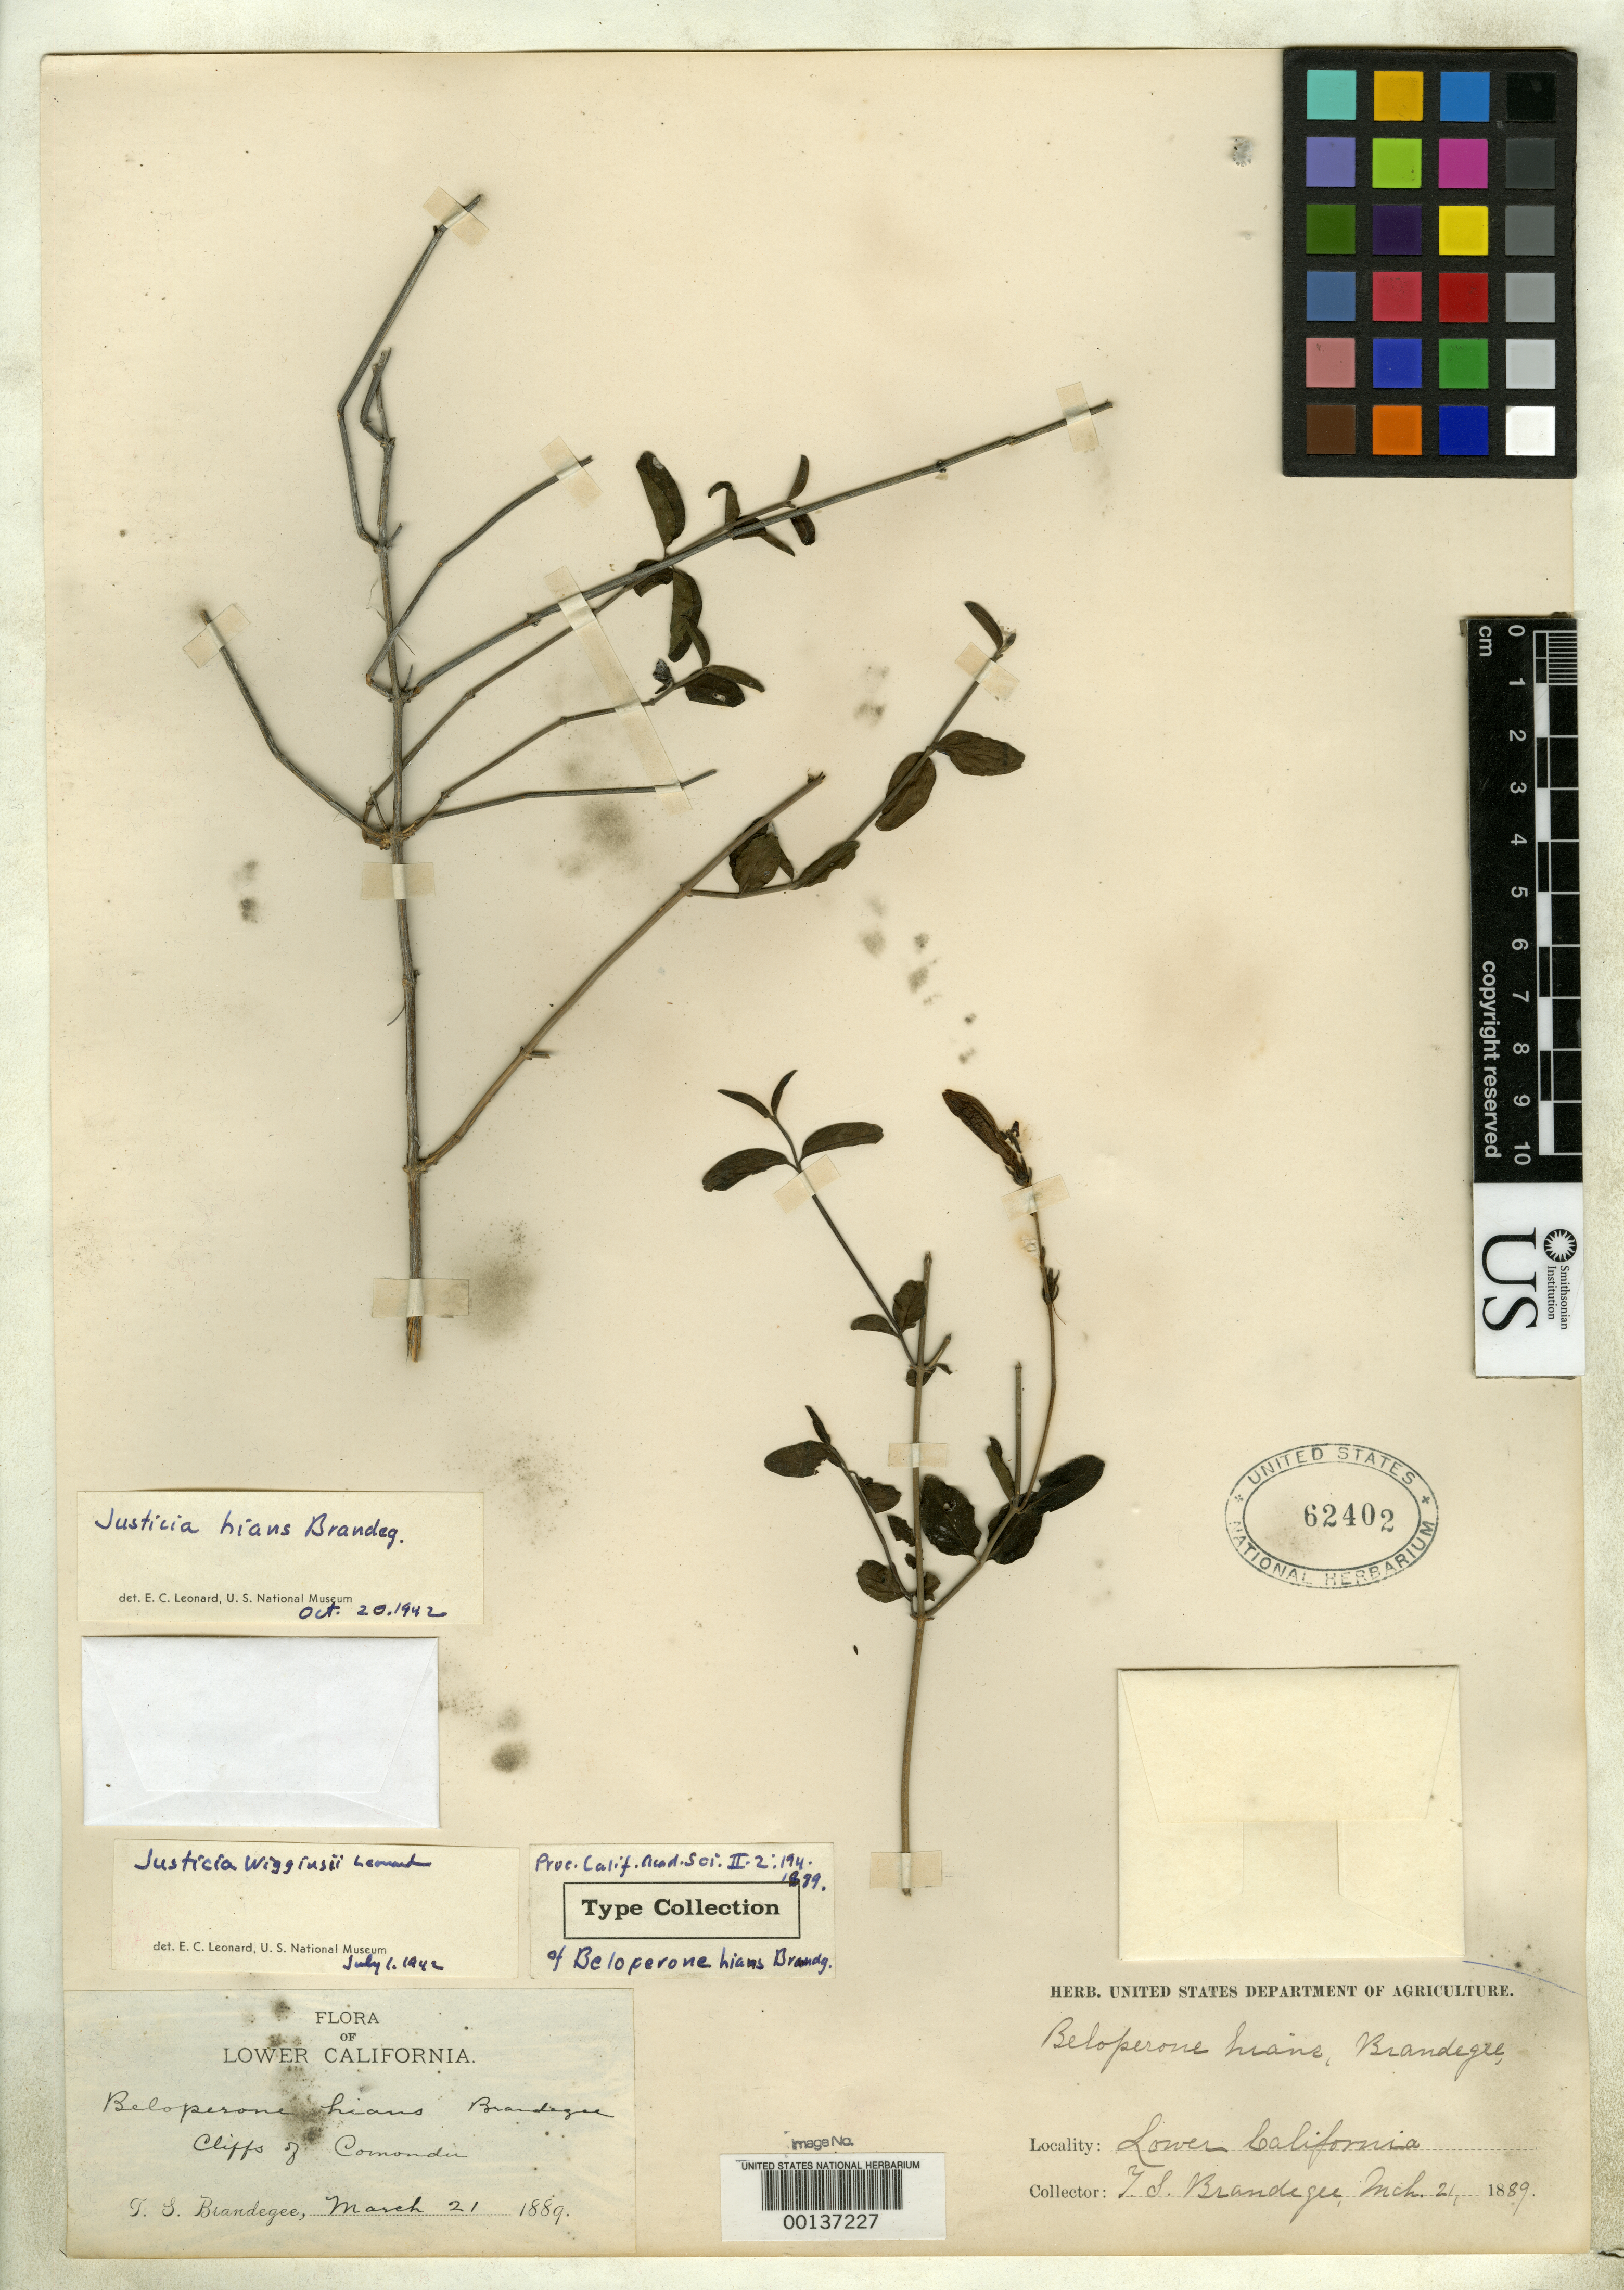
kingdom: Plantae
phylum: Tracheophyta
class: Magnoliopsida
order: Lamiales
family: Acanthaceae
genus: Beloperone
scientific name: Beloperone hians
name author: Brandegee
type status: Possible Isotype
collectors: T. S. Brandegee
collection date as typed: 21 Mar 1889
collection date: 1889-03-21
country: Mexico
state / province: Baja California Norte / Baja California Sur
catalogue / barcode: US 62402